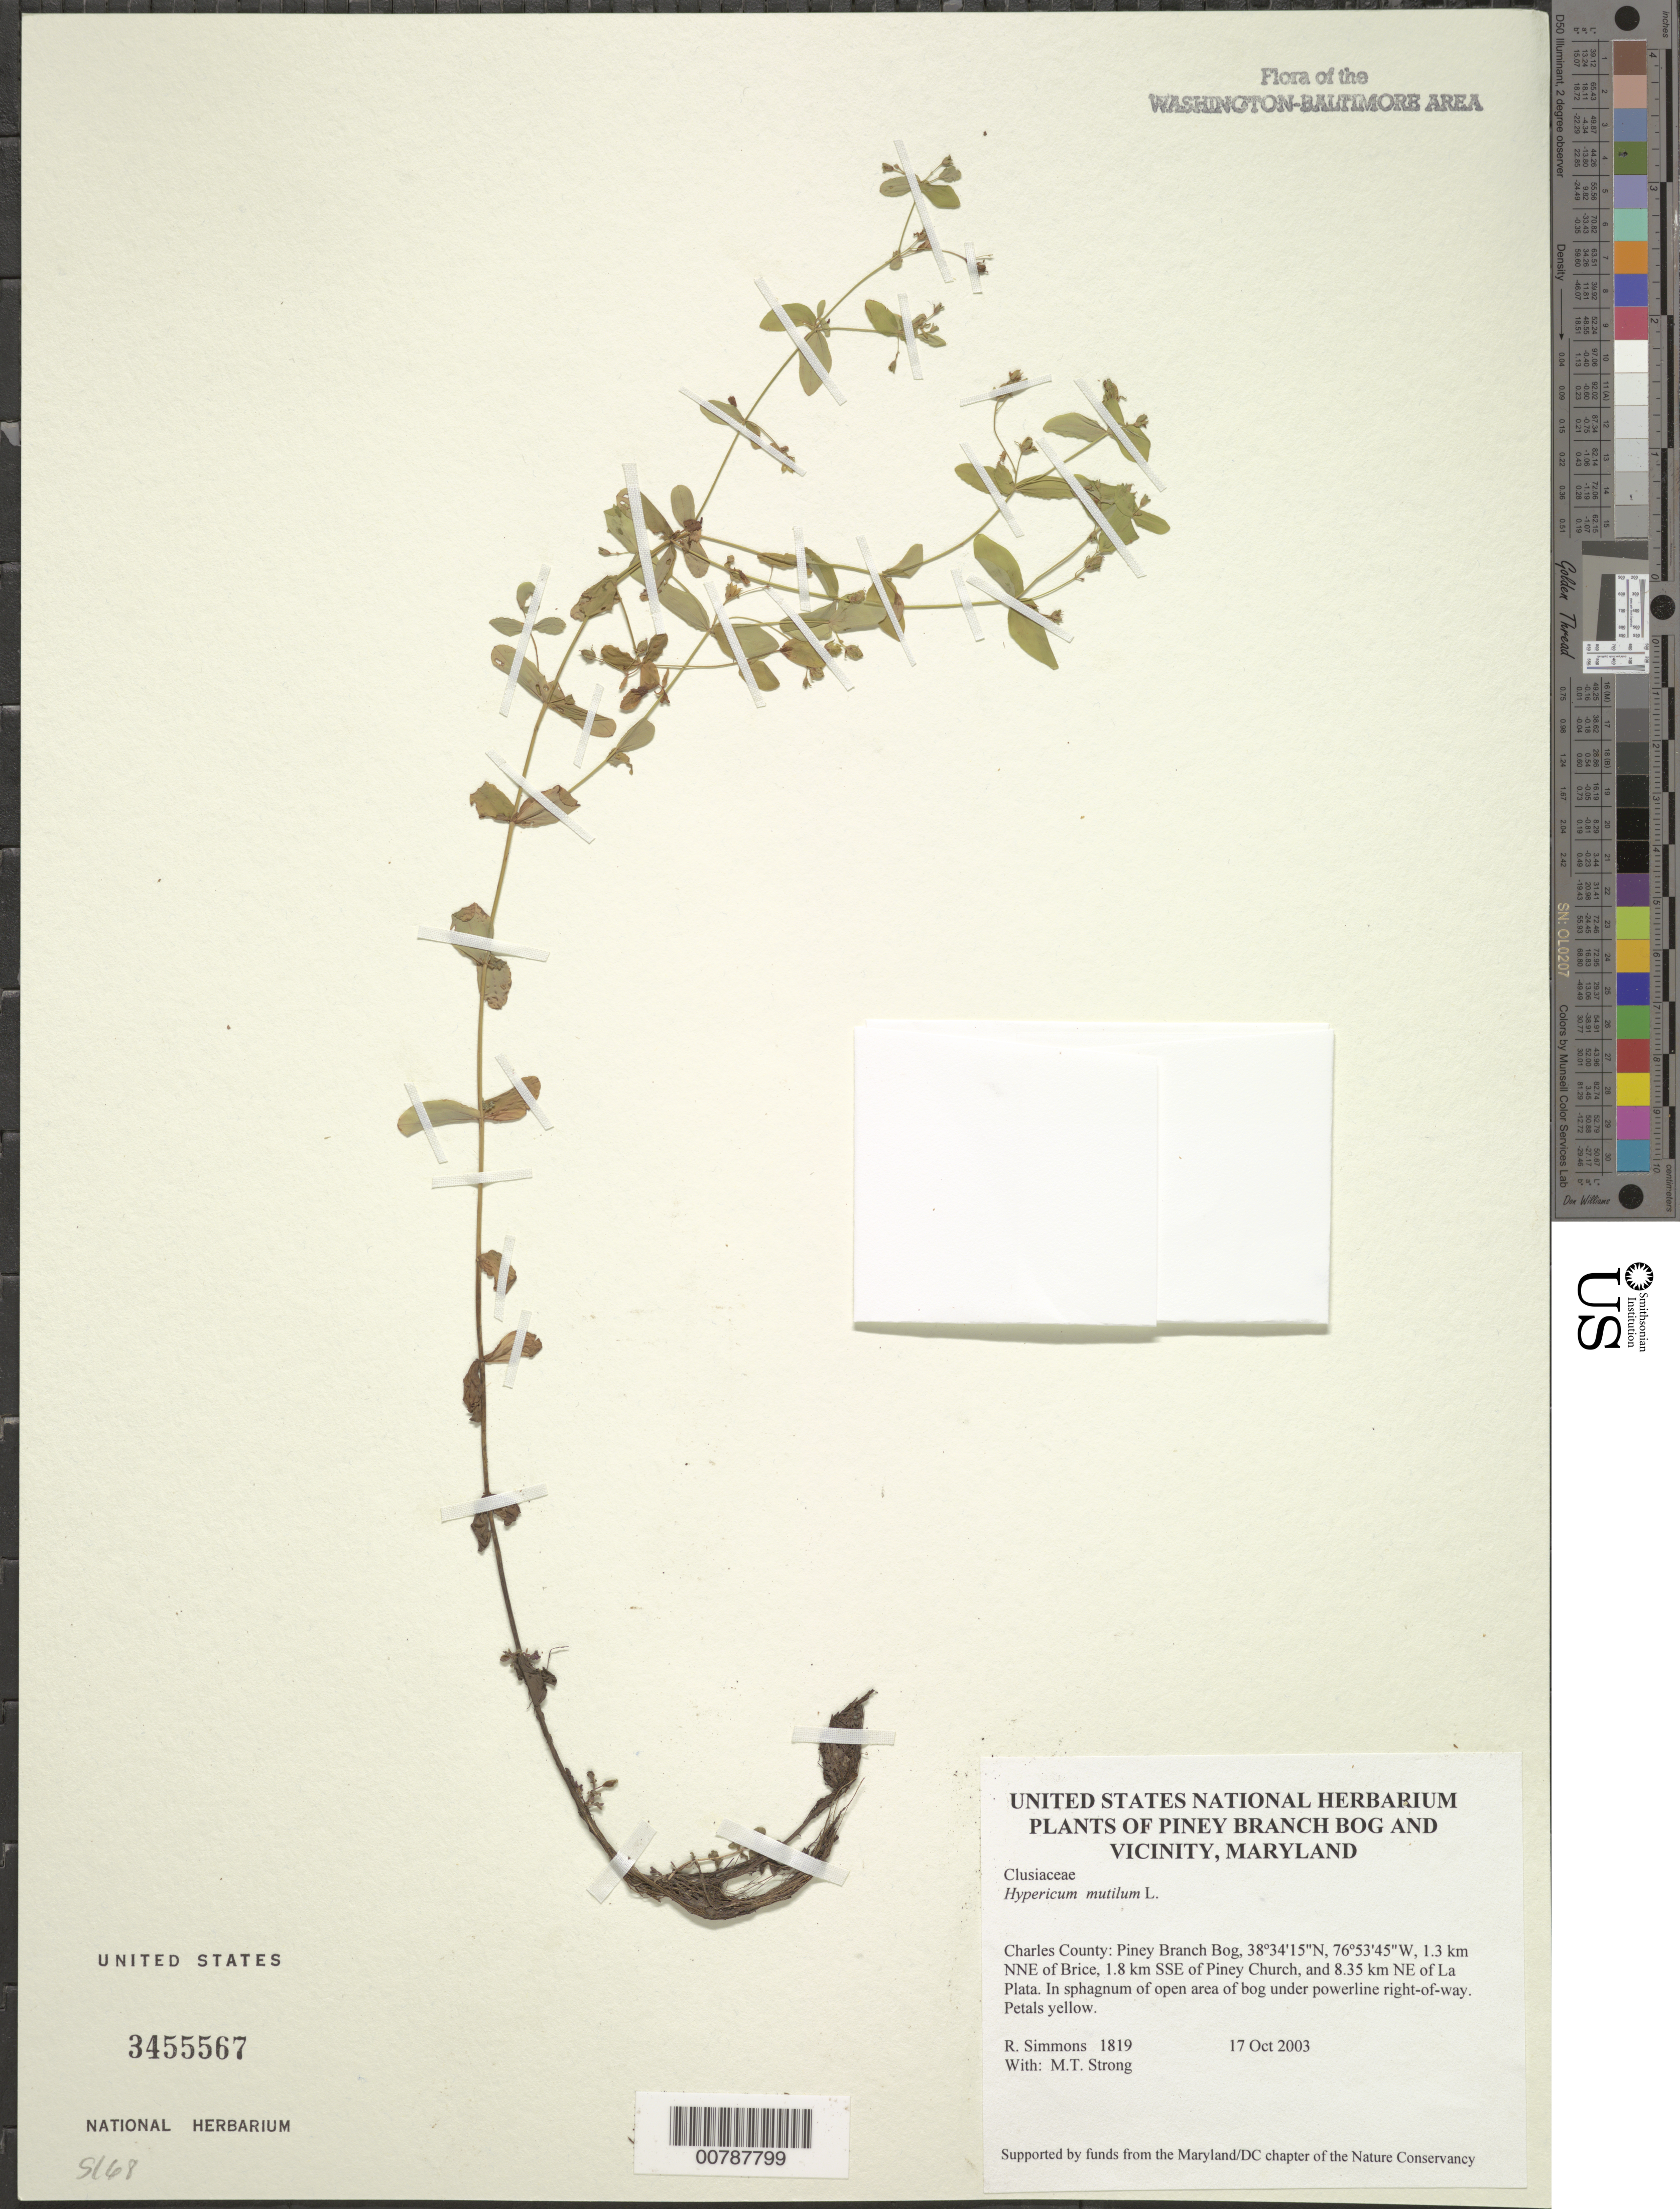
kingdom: Plantae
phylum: Tracheophyta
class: Magnoliopsida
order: Malpighiales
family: Hypericaceae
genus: Hypericum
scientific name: Hypericum mutilum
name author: L.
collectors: R. H. Simmons & M. T. Strong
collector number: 1819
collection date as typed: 17 October 2003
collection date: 2003-10-17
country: United States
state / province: Maryland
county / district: Charles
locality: Piney Branch Bog, 1.3 km NNE of Brice, 1.8 km SSE of Piney Church, and 8.35 km NE of La Plata.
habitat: In sphagnum of open area of bog under powerline right-of-way.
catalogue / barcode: US 3455567